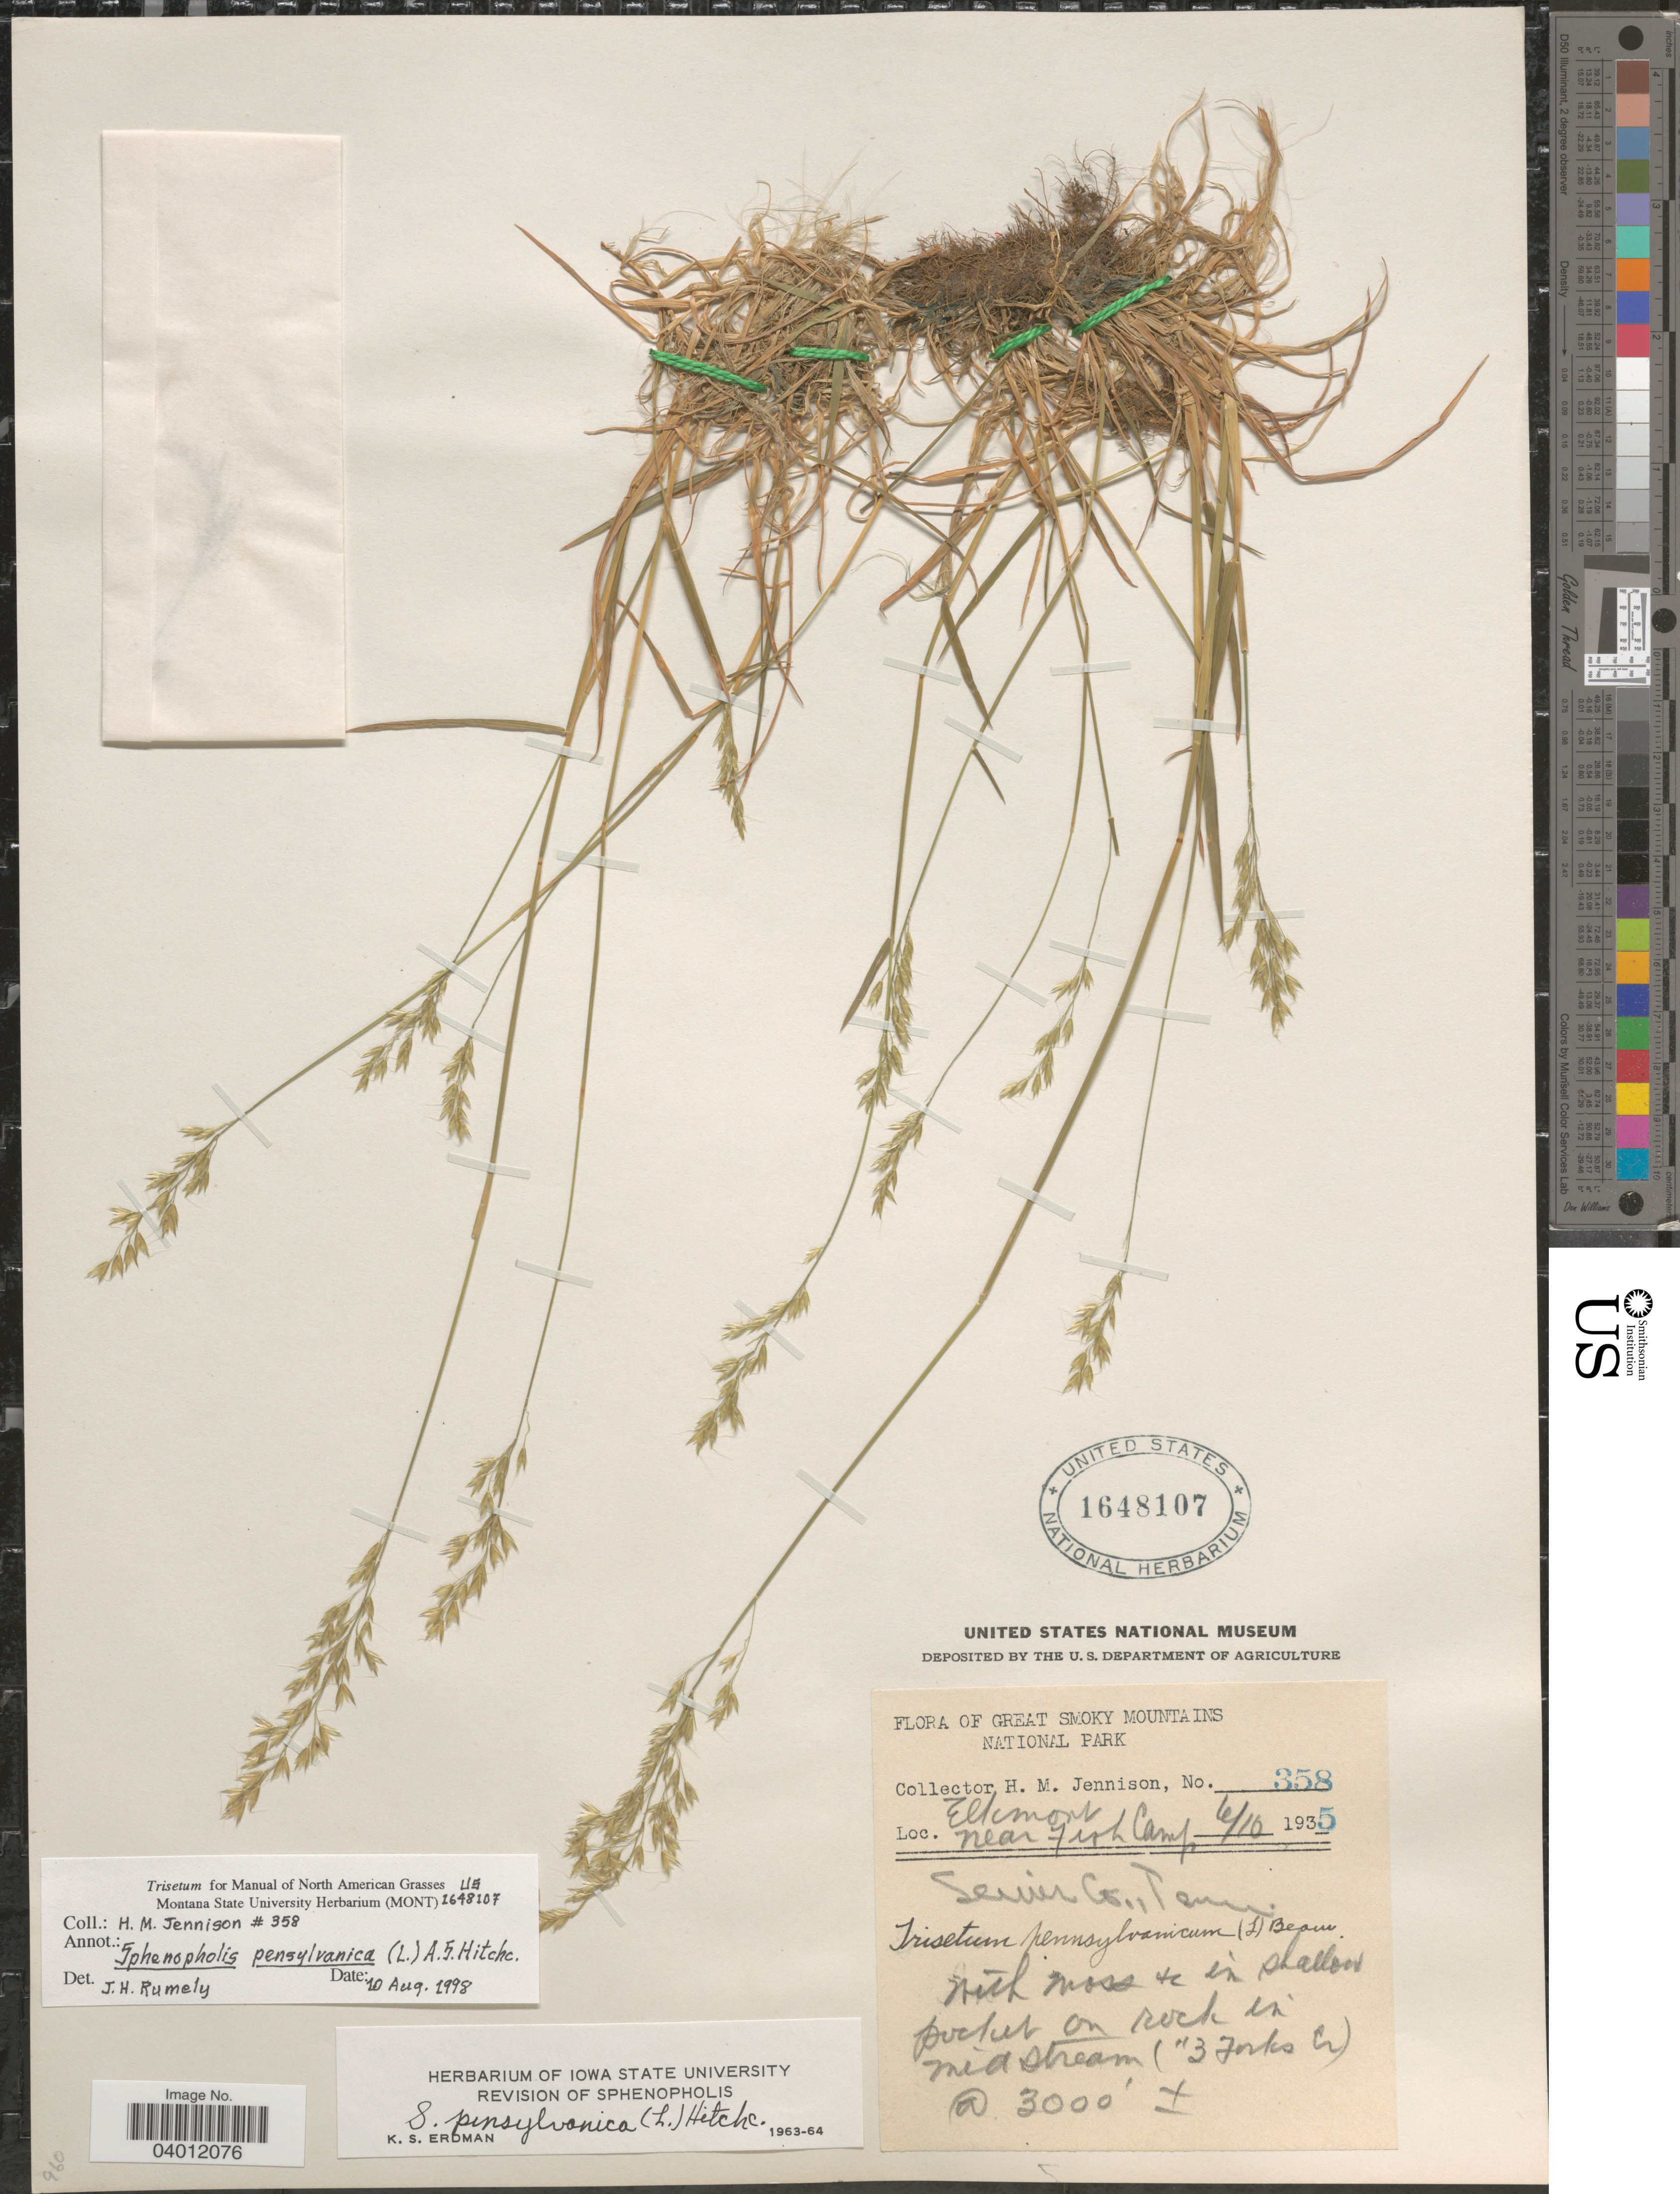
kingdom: Plantae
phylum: Tracheophyta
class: Liliopsida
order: Poales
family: Poaceae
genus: Sphenopholis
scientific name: Sphenopholis pensylvanica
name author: (L.) Hitchc.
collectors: H. Jennison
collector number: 358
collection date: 1935-06-10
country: United States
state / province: Tennessee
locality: Great Smoky Mountains National Park. Elkmont near Fish Camp. Sevier Co.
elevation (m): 914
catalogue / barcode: US 1648107